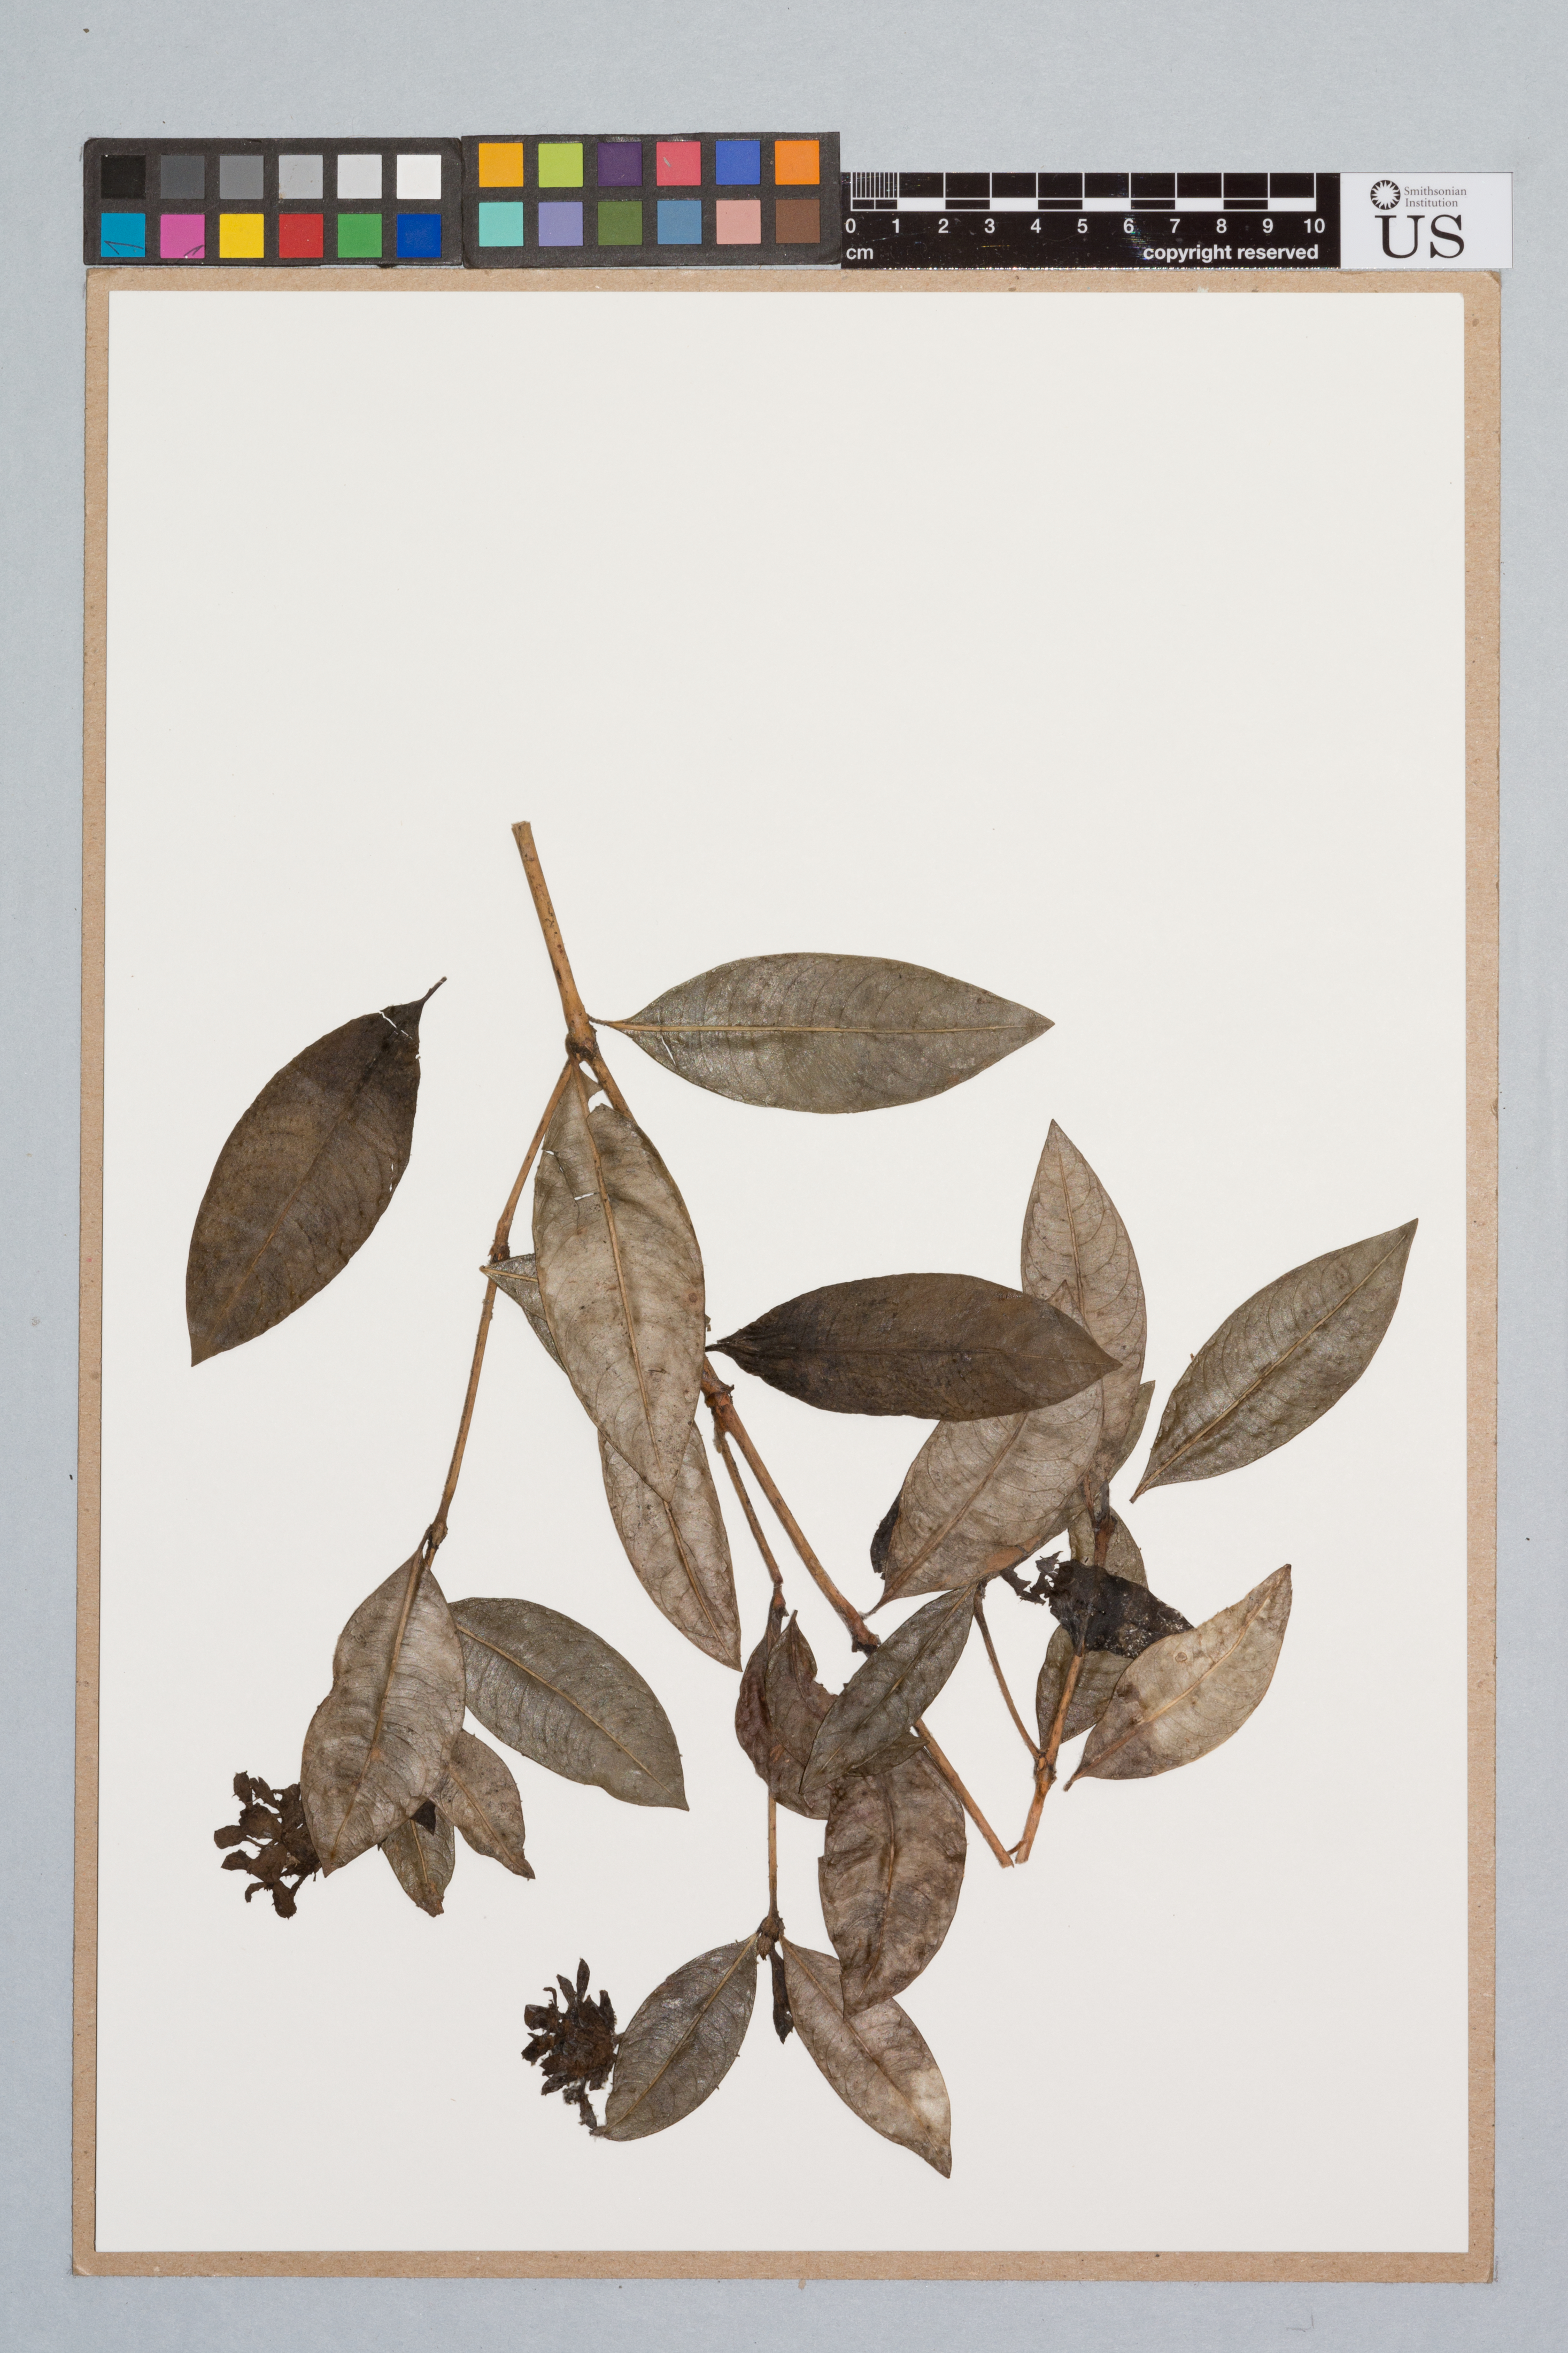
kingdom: Plantae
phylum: Tracheophyta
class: Magnoliopsida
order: Gentianales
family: Rubiaceae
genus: Psychotria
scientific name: Psychotria hemicephaelis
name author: Wernham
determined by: Kirkbride, J. H.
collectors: J. J. Pipoly, G. Gharbarran & G. Samuels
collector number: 10447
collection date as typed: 21 February 1987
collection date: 1987-02-21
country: Guyana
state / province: Cuyuni-Mazaruni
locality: Vicinity of Chinoweing Village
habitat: Savannas and mixed forest. Also Bonnetia-Moronobea associations along creeks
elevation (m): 650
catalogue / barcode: US 3270361